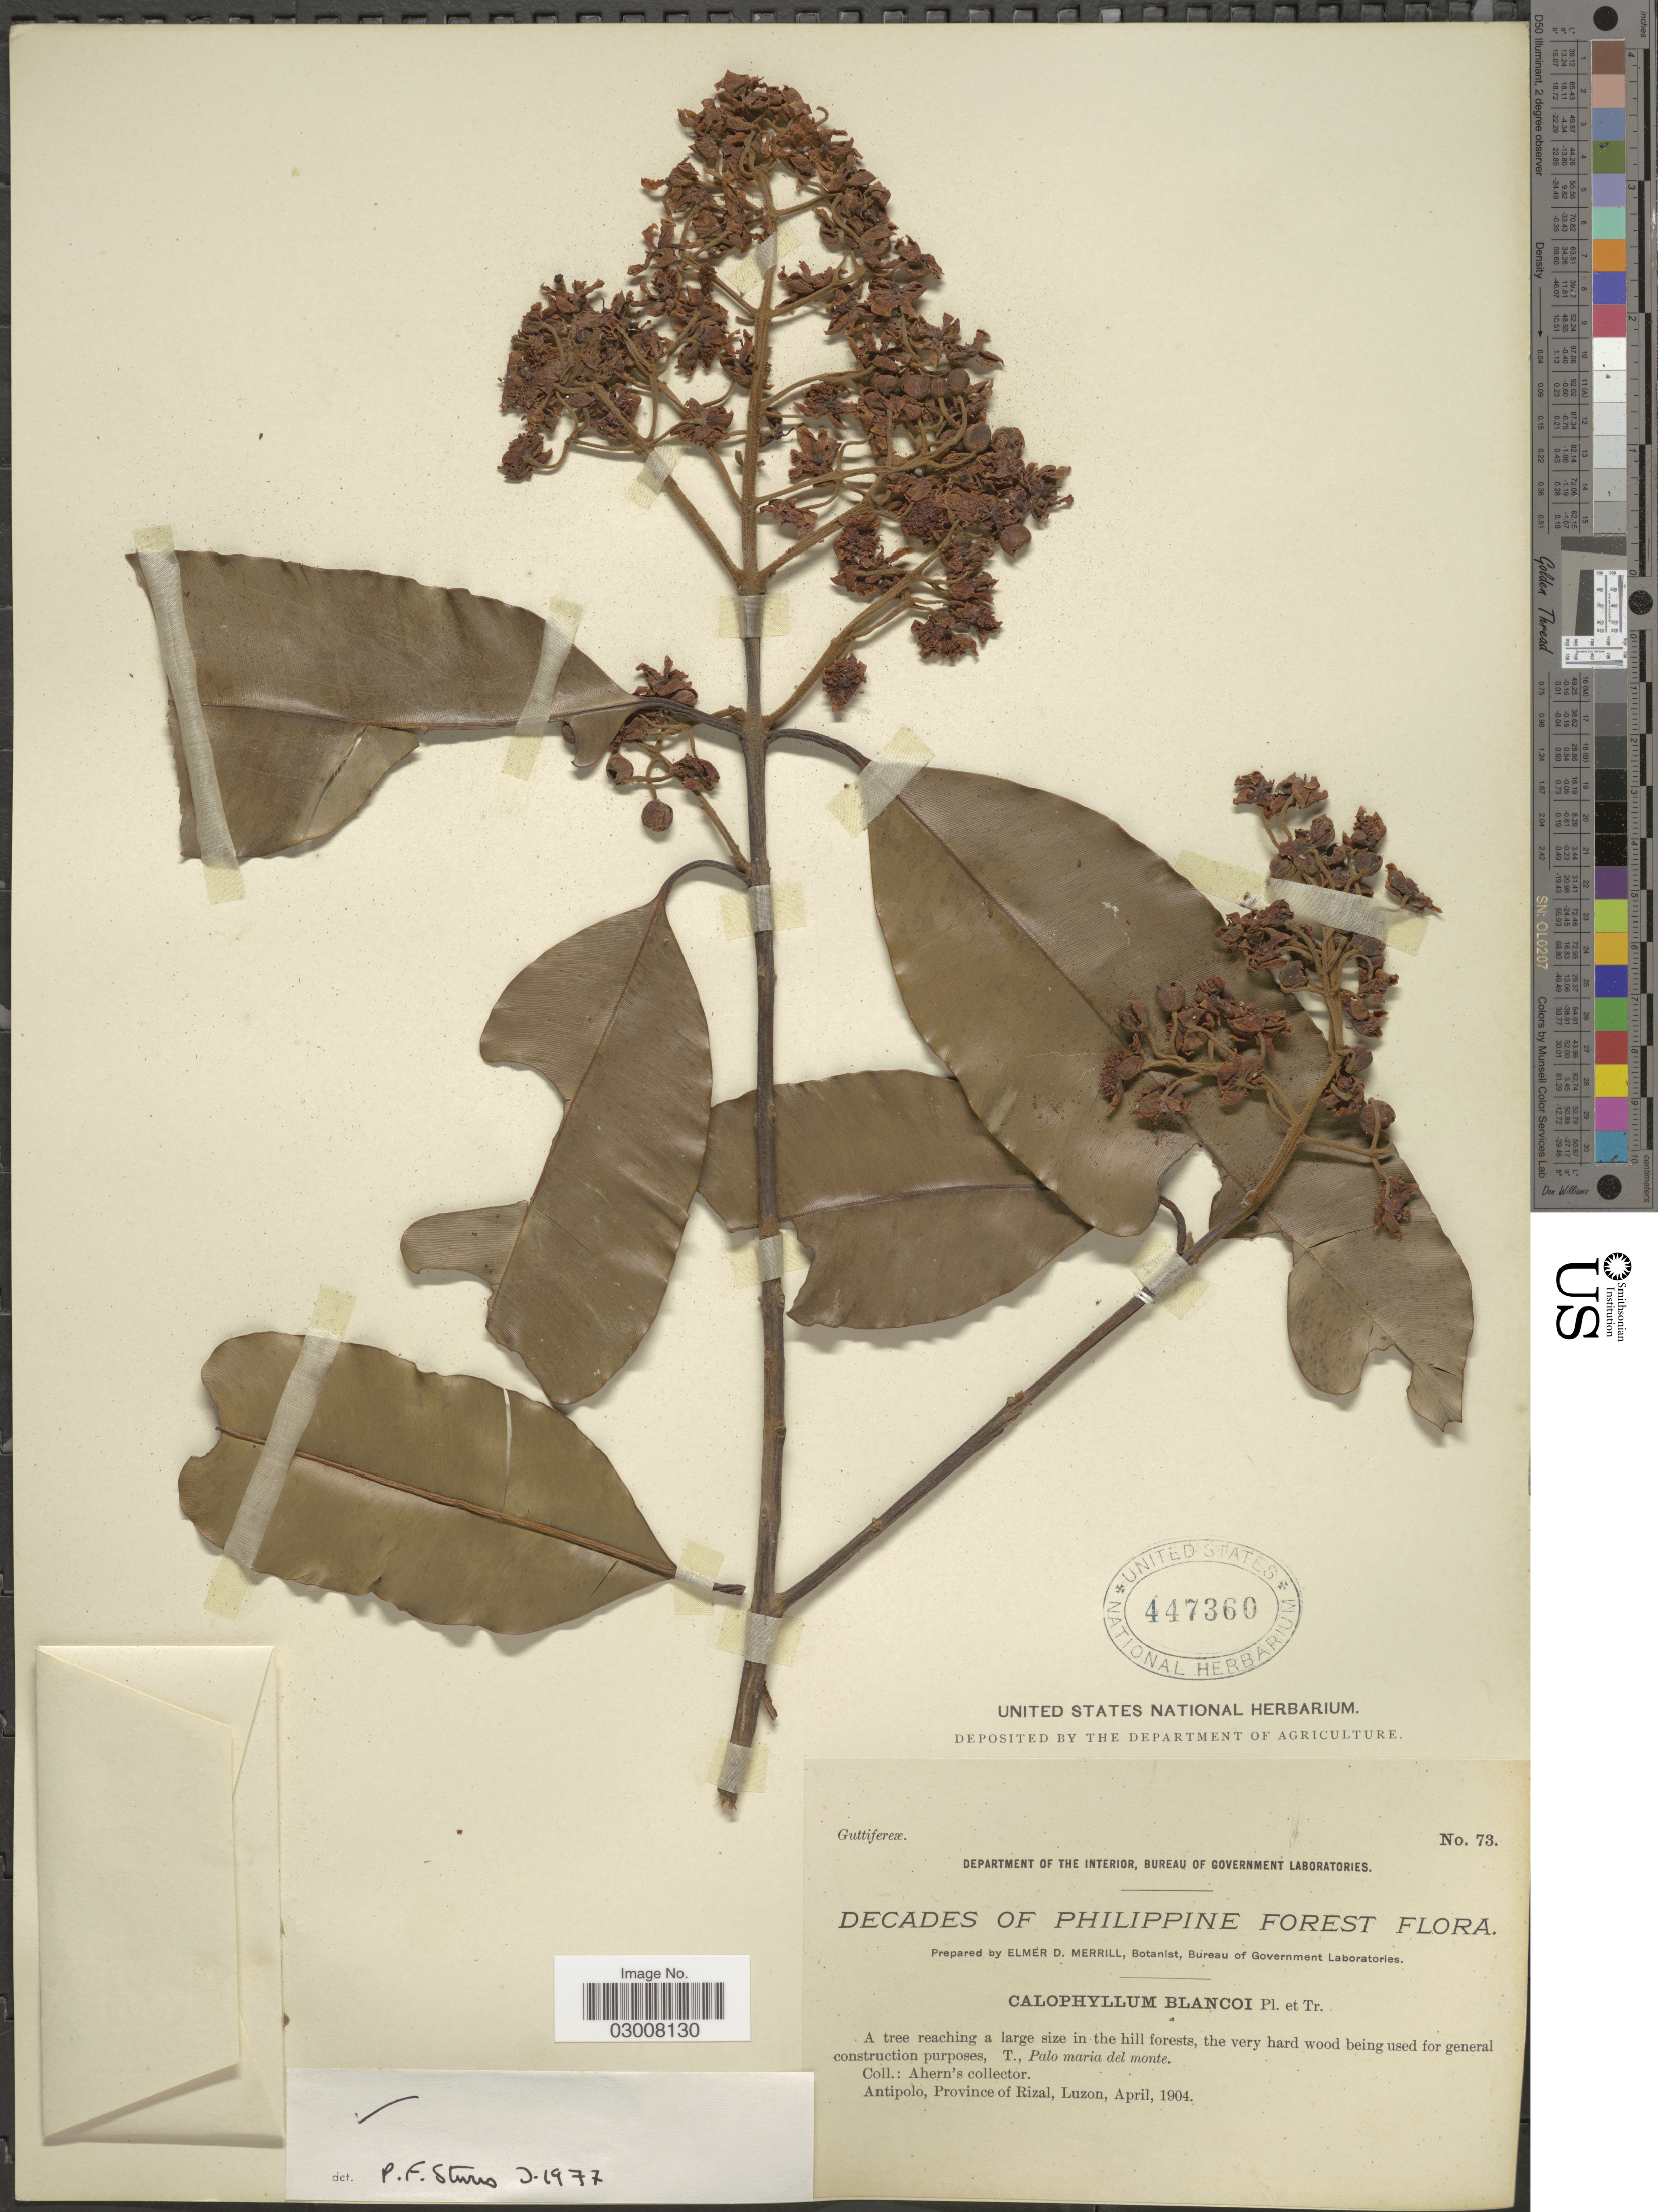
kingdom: Plantae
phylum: Tracheophyta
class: Magnoliopsida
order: Malpighiales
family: Calophyllaceae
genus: Calophyllum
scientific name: Calophyllum blancoi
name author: Planch. & Triana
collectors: Ahern's collector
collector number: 73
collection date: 1904-04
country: Philippines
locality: Antipolo, Province of Rizal, Luzon.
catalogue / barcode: US 447360